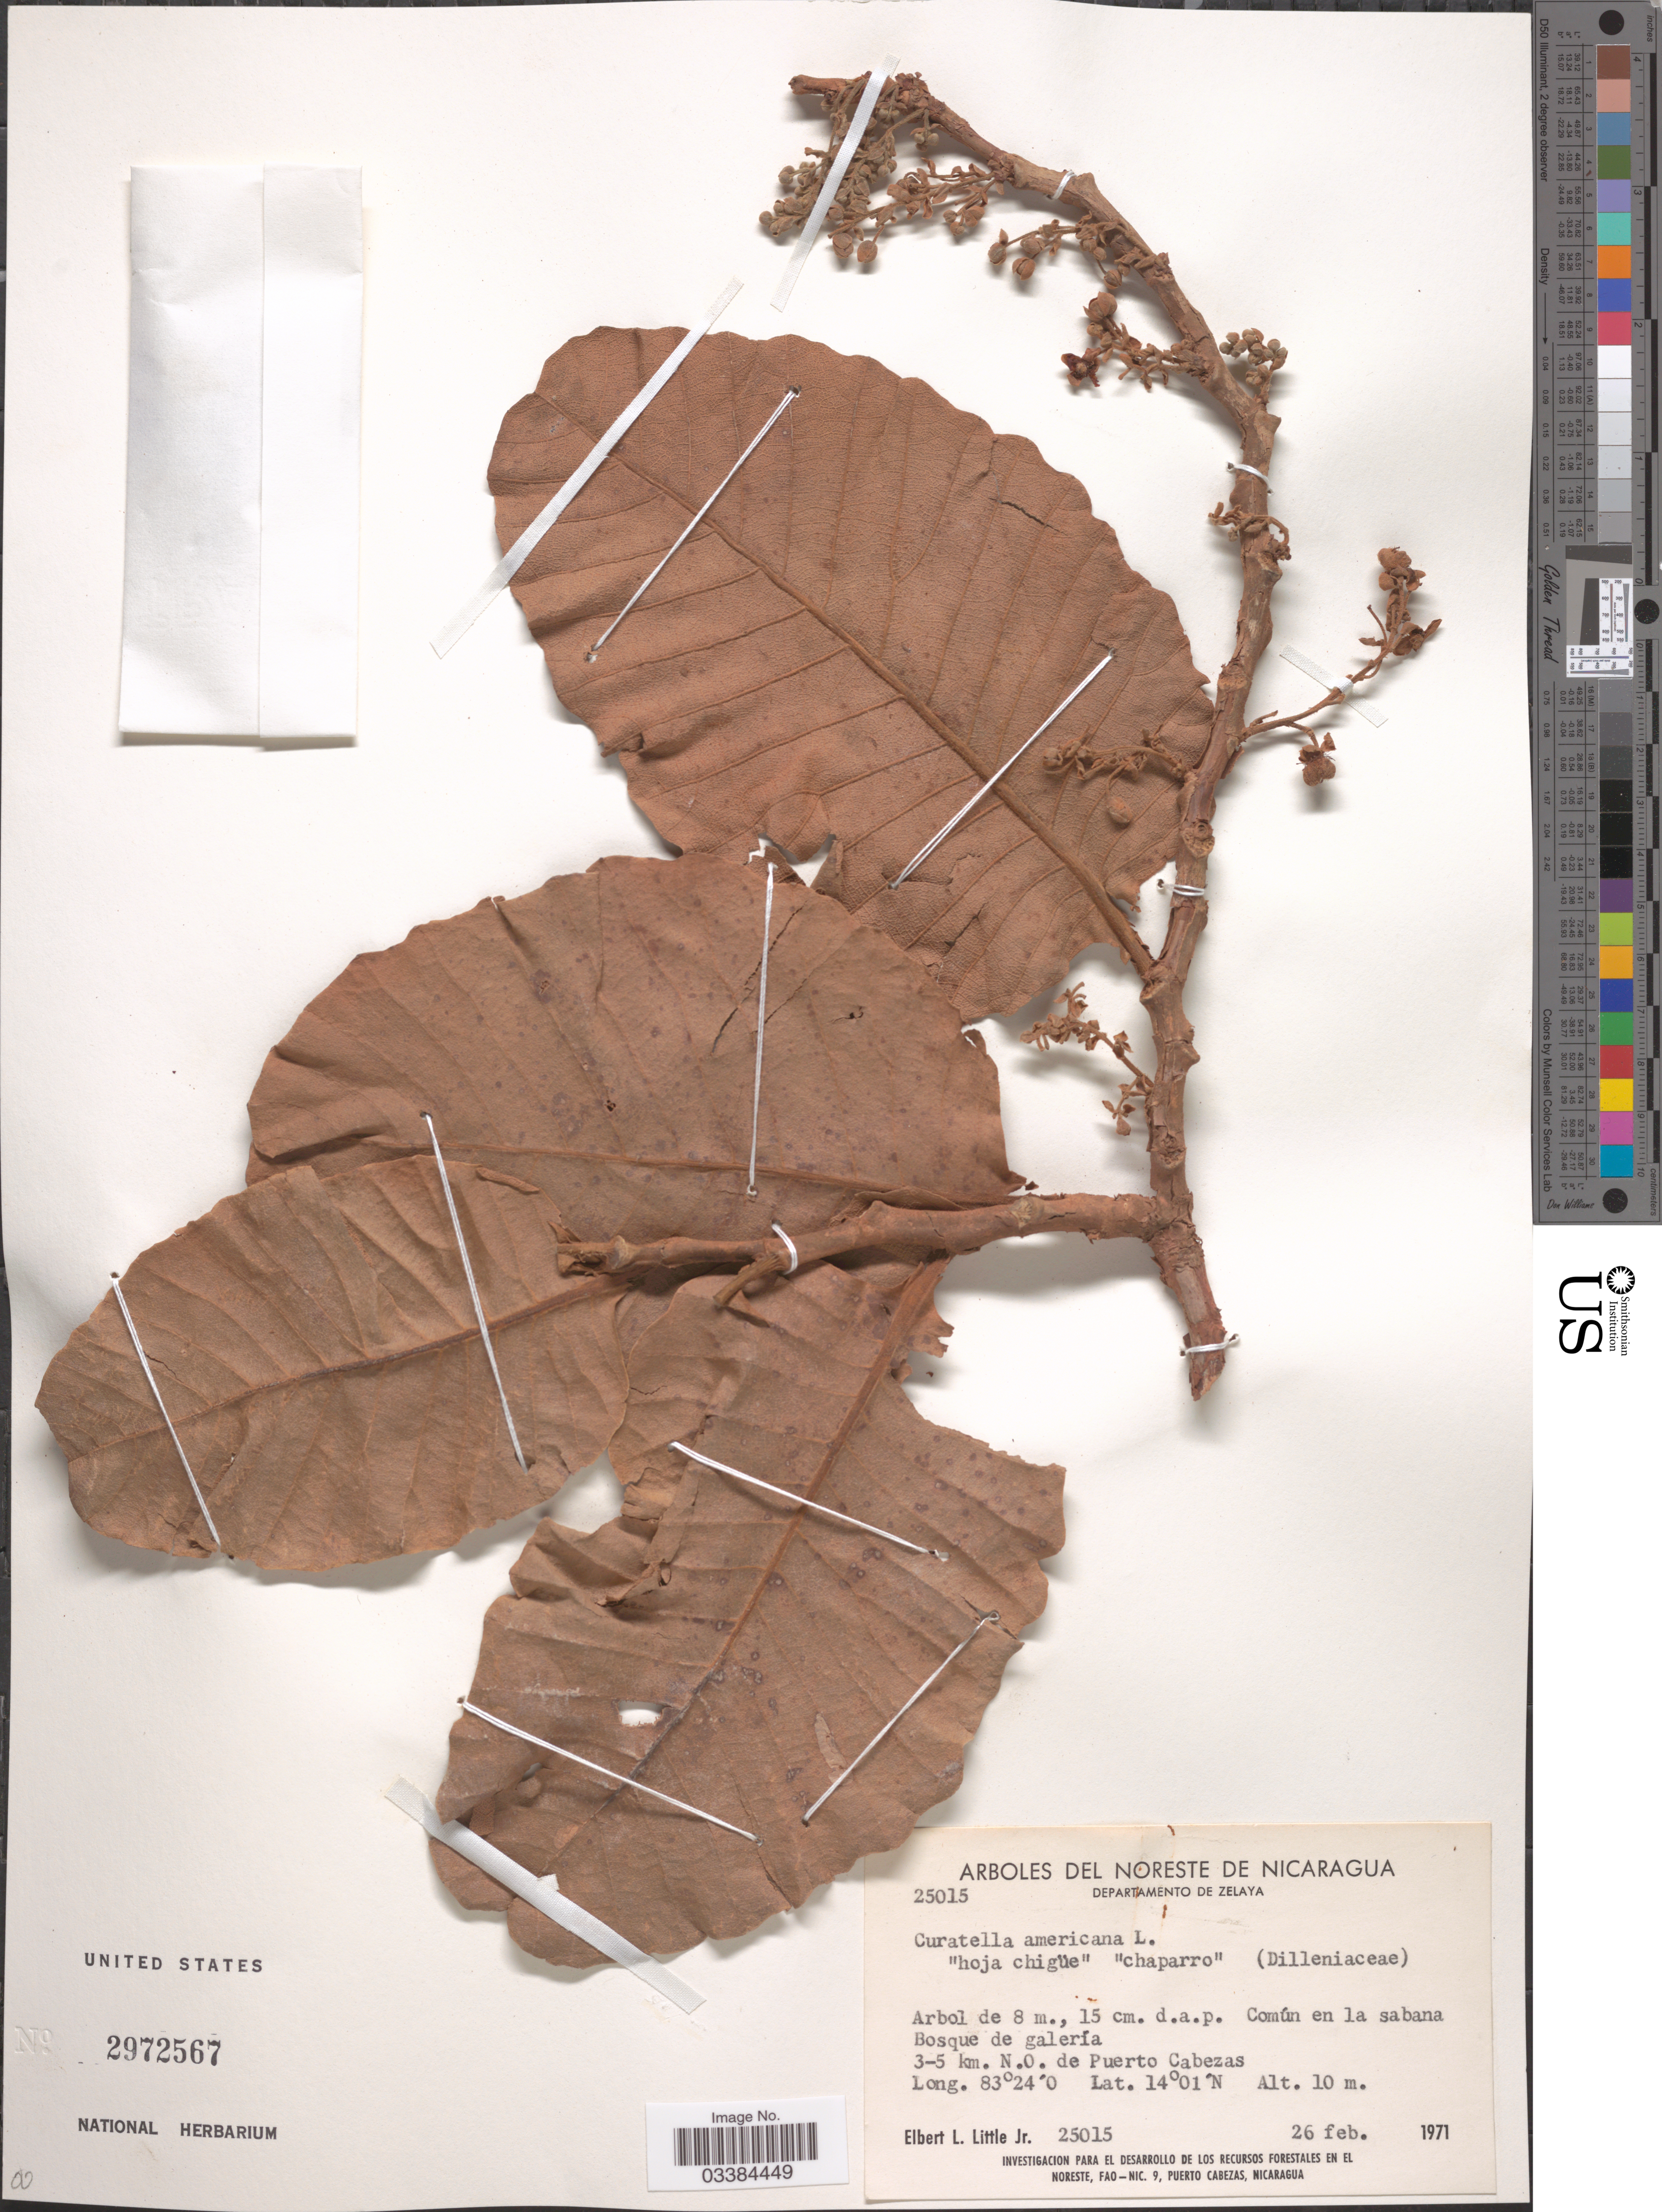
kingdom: Plantae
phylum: Tracheophyta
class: Magnoliopsida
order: Dilleniales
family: Dilleniaceae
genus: Curatella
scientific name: Curatella americana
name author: L.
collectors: E. L. Little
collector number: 25015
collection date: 1971-02-26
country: Nicaragua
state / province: Atlántico Norte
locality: Arboles del Noreste de Nicaragua, Departamento de Zelaya, 3-5 km. N.O. de Puerto Cabezas.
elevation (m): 10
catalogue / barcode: US 2972567